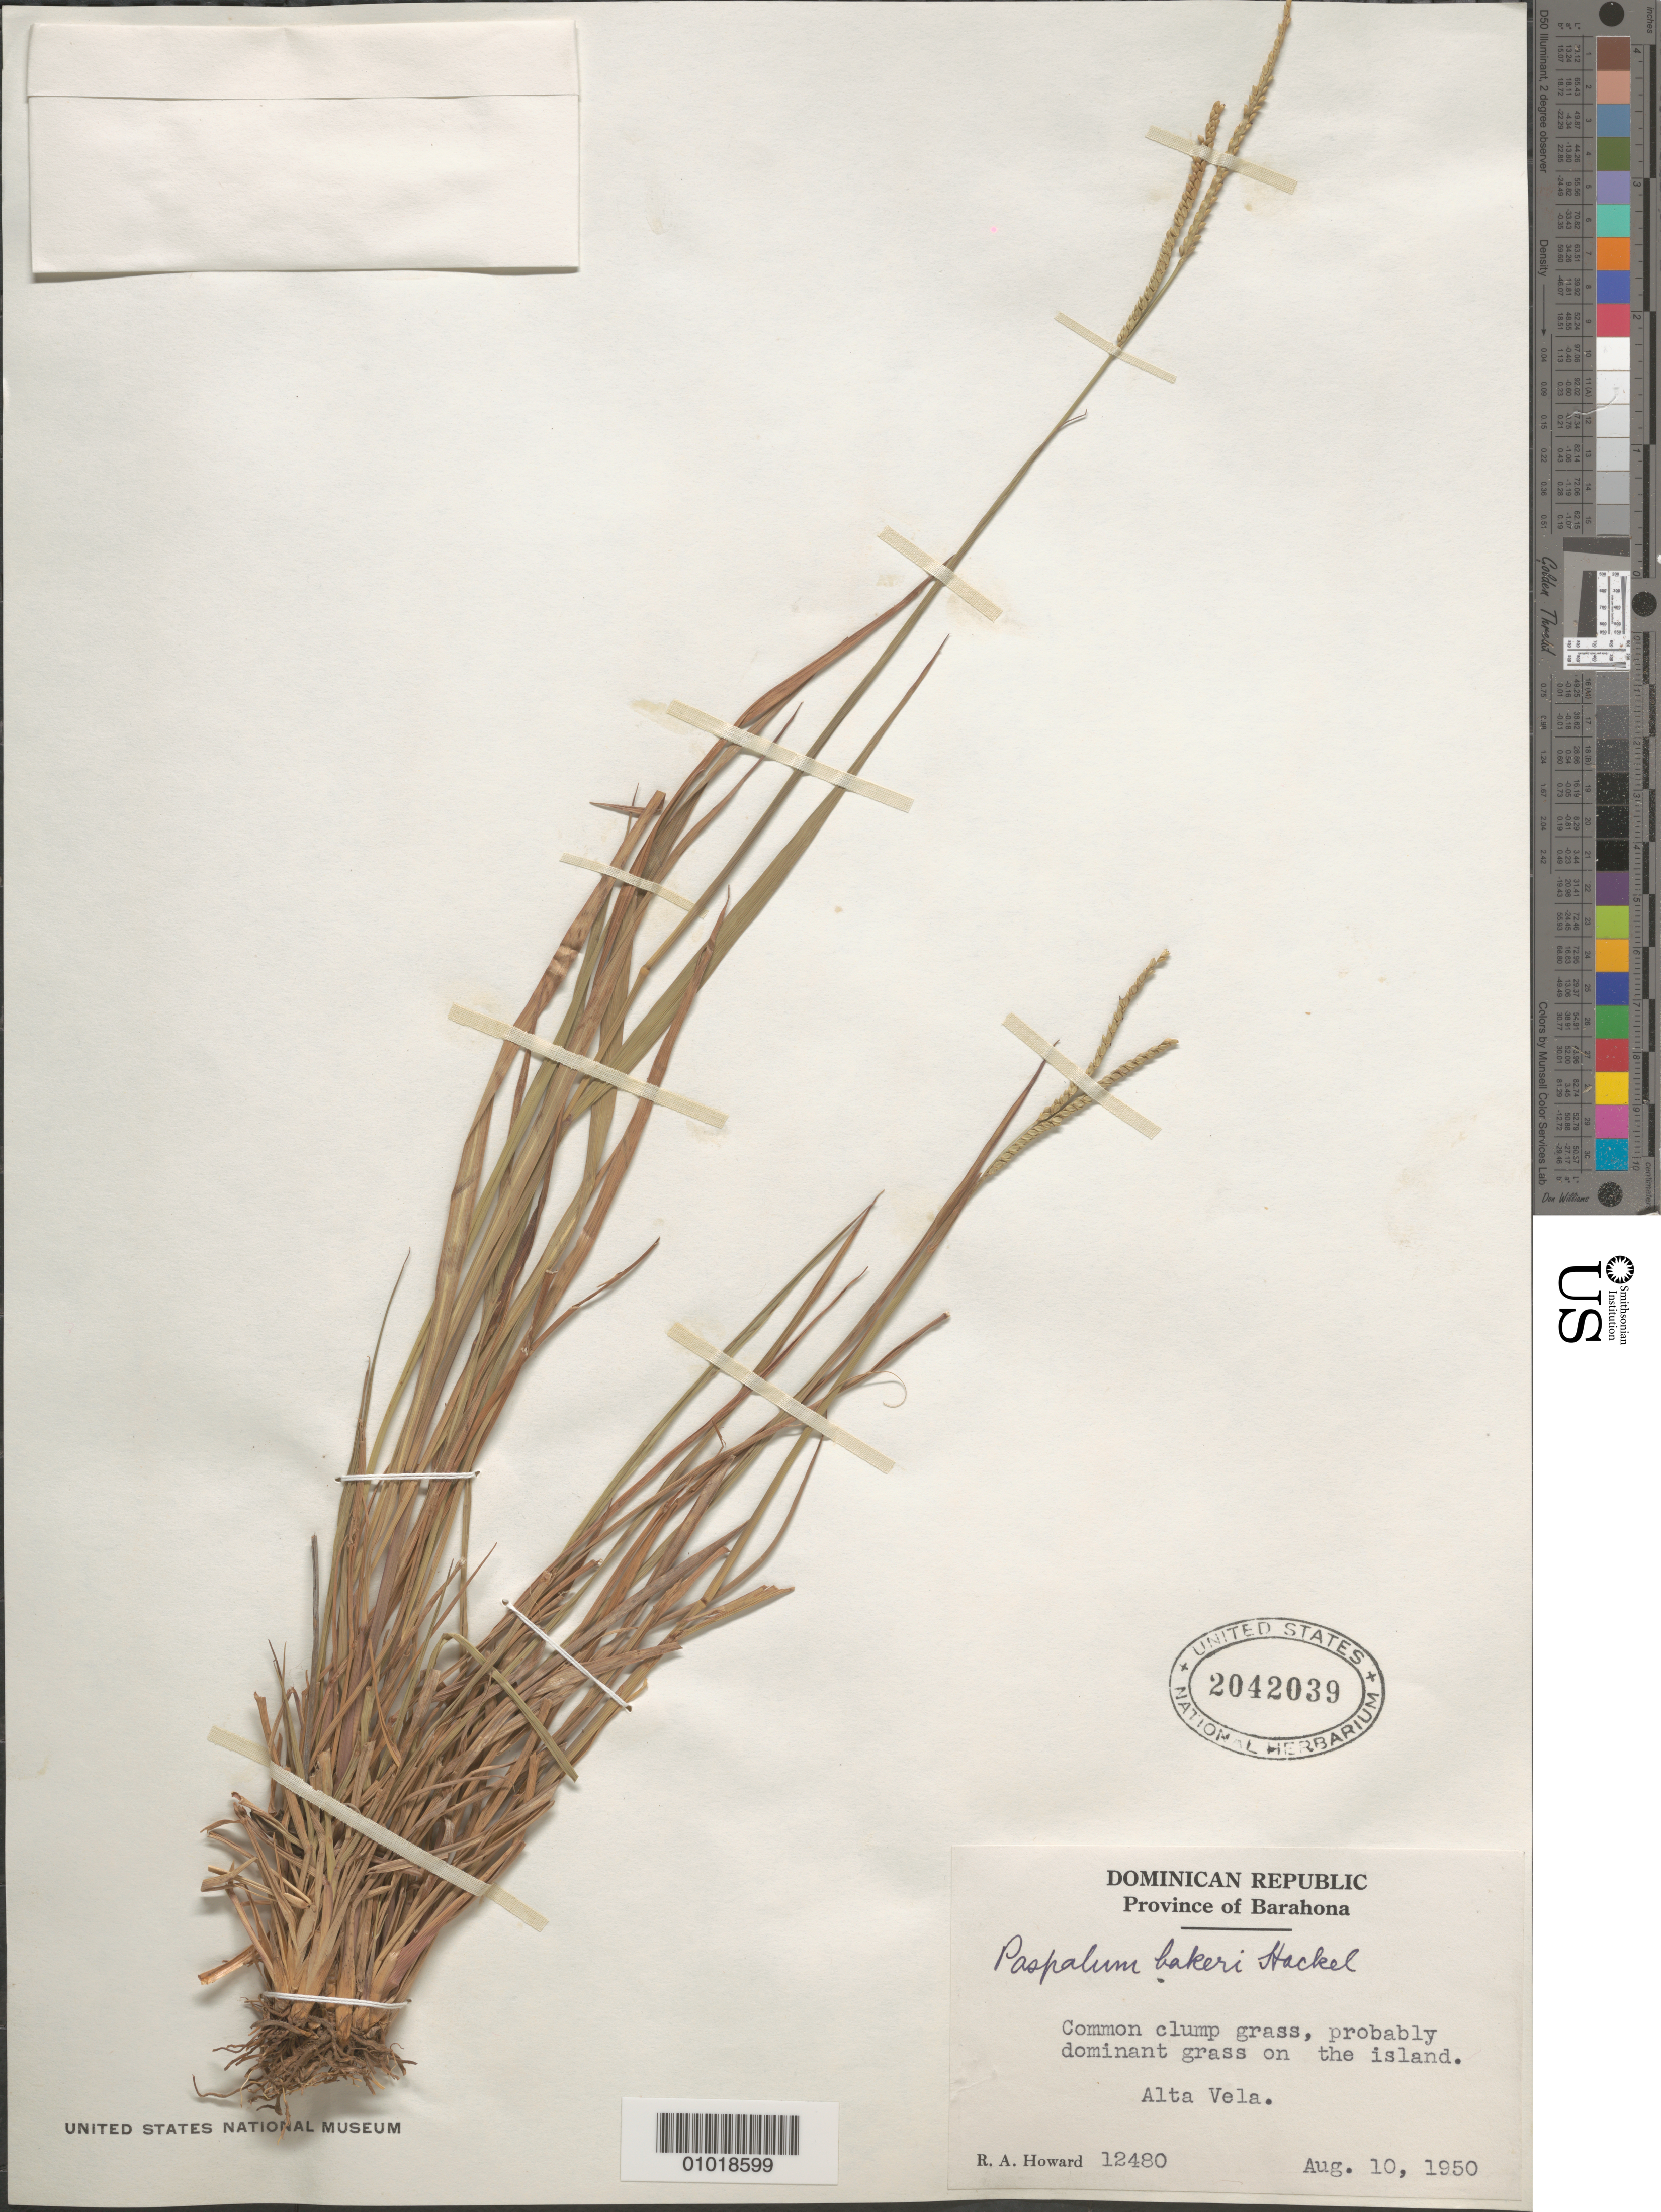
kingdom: Plantae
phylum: Tracheophyta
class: Liliopsida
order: Poales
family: Poaceae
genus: Paspalum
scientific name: Paspalum bakeri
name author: Hook.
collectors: R. A. Howard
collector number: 12480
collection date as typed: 10 Aug 1950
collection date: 1950-08-10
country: Dominican Republic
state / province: Barahona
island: Hispaniola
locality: Alta Vela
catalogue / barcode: US 2042039